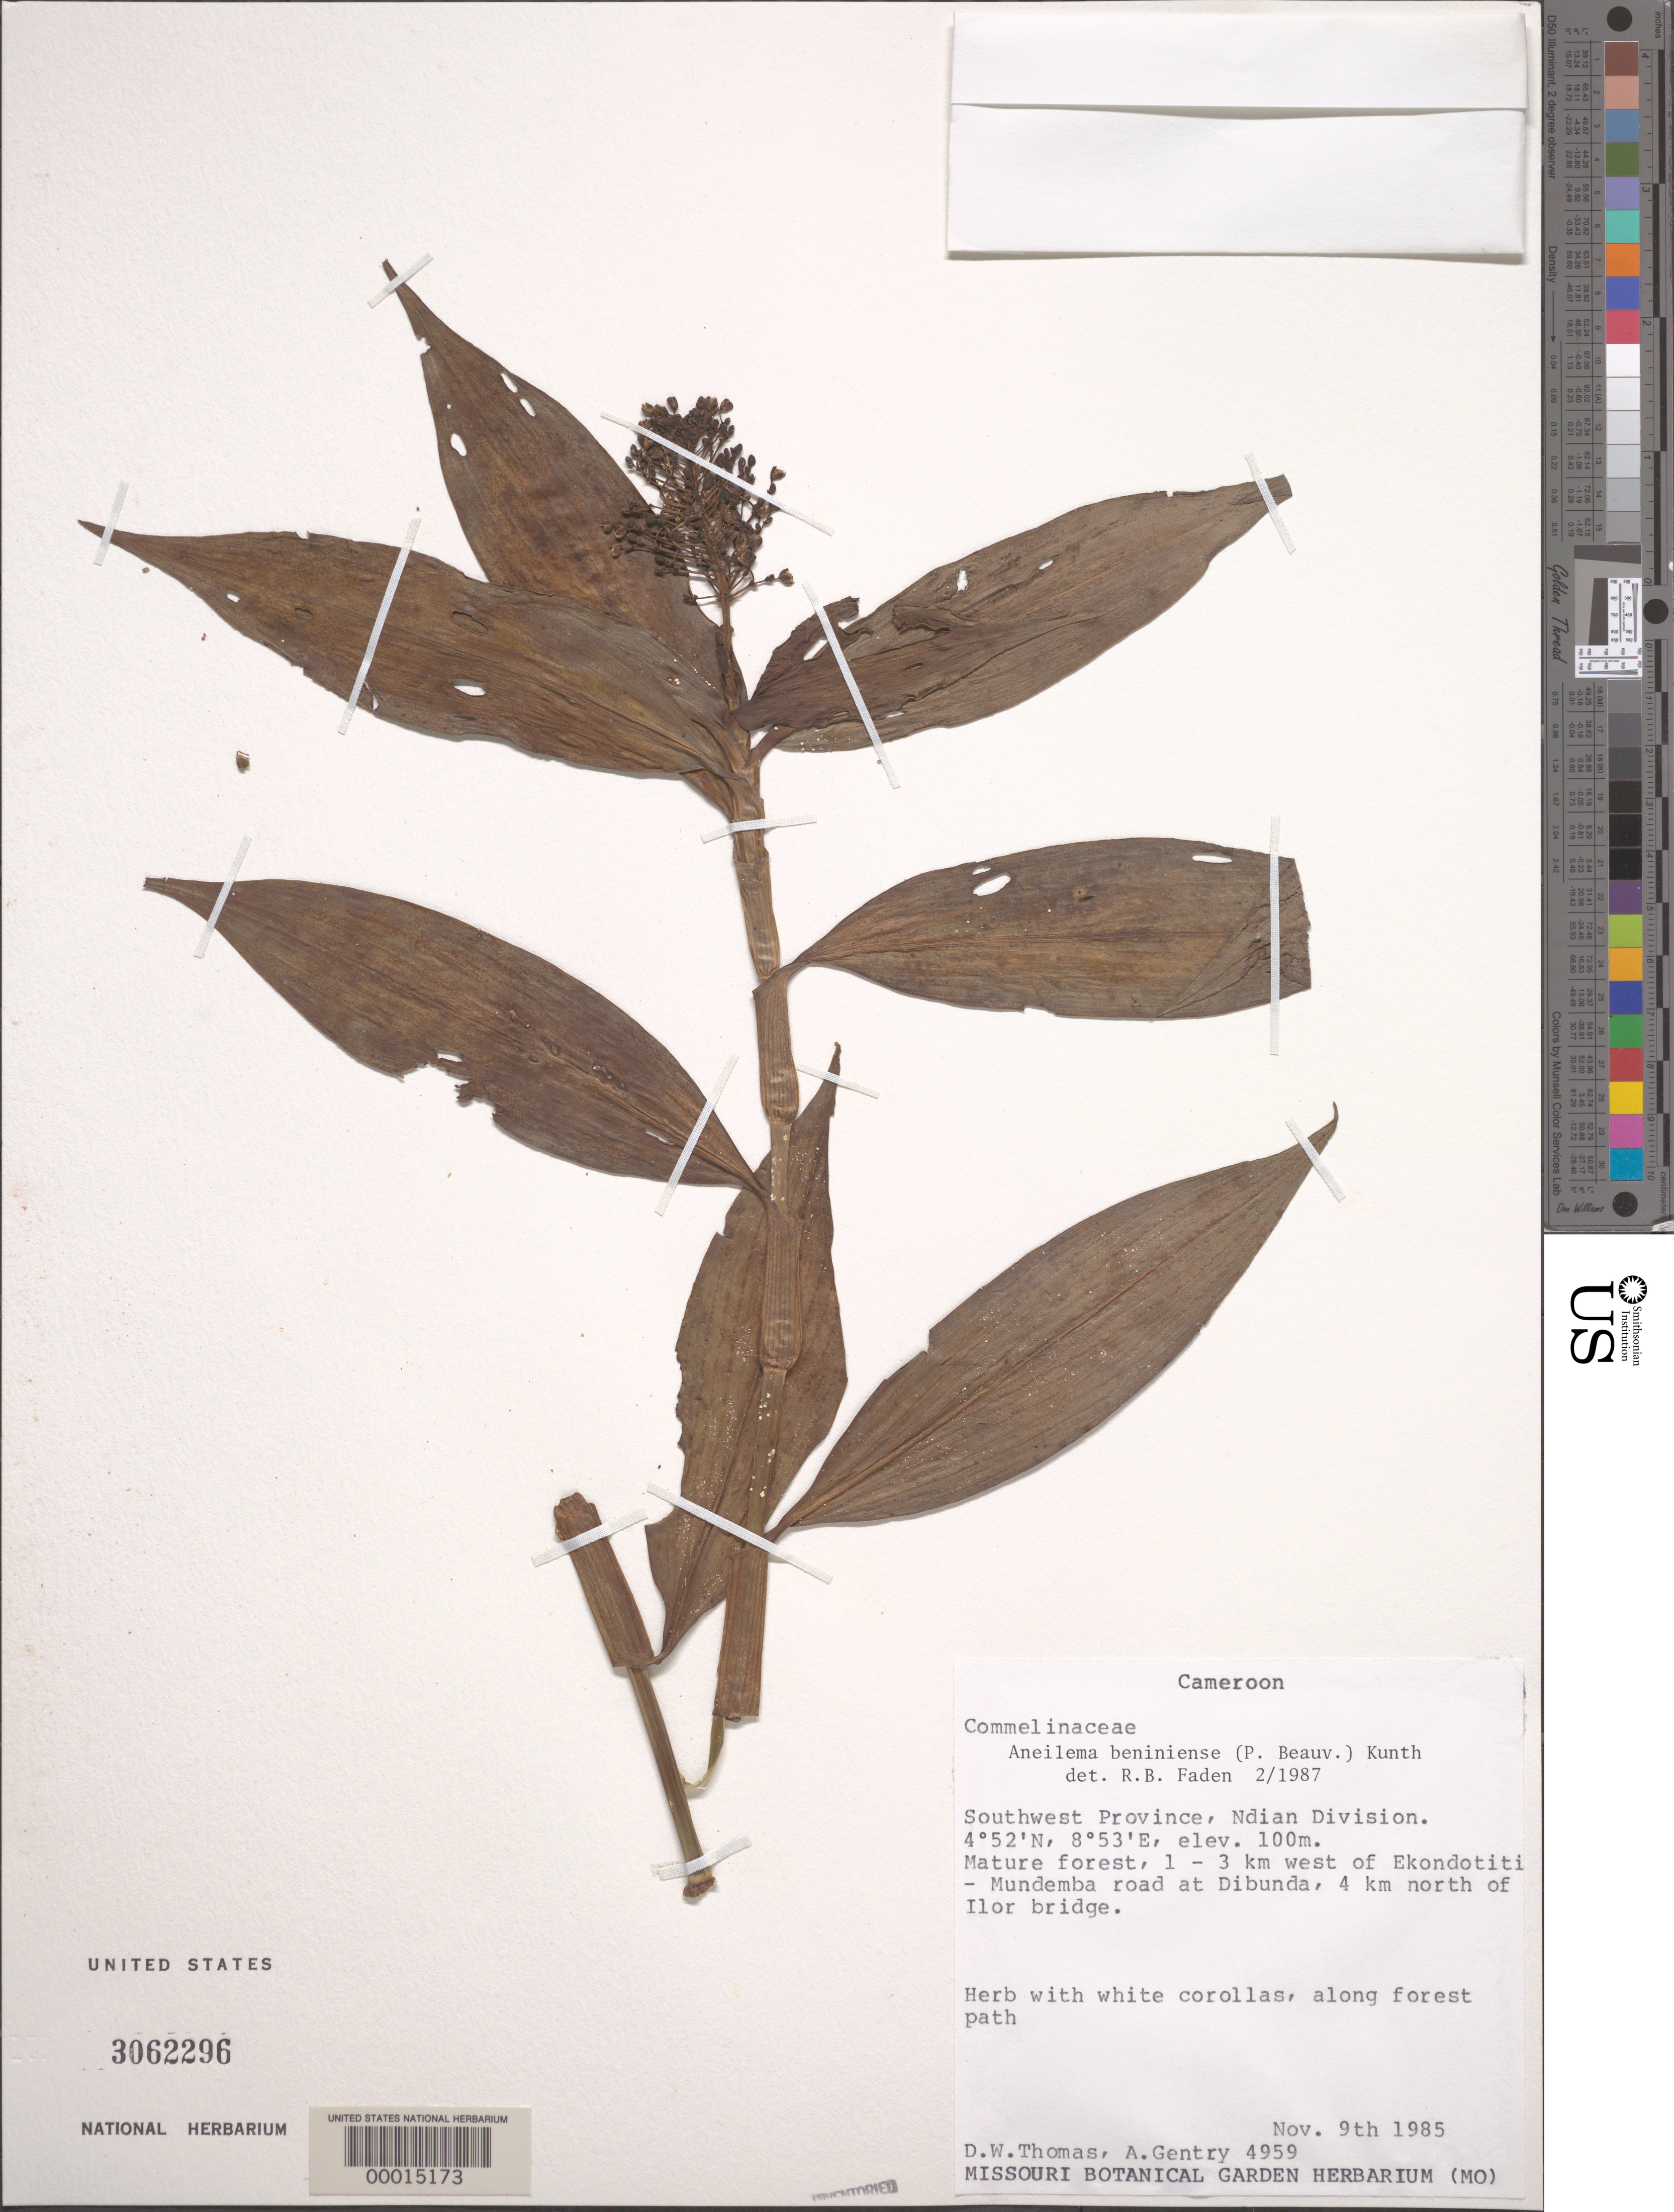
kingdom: Plantae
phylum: Tracheophyta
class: Liliopsida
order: Commelinales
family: Commelinaceae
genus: Aneilema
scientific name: Aneilema beniniense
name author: (P. Beauv.) Kunth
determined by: Faden, Robert B., (US), Smithsonian Institution - National Museum of Natural History (UNITED STATES)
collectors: D. W. Thomas & A. H. Gentry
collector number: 4959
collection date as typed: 09 Nov 1985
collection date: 1985-11-09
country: Cameroon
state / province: Sud-Ouest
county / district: Ndian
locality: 3 km w of ekondotiti-munbdemba rd. at dibunda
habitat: Mature forest; pathside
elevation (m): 100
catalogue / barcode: US 3062296